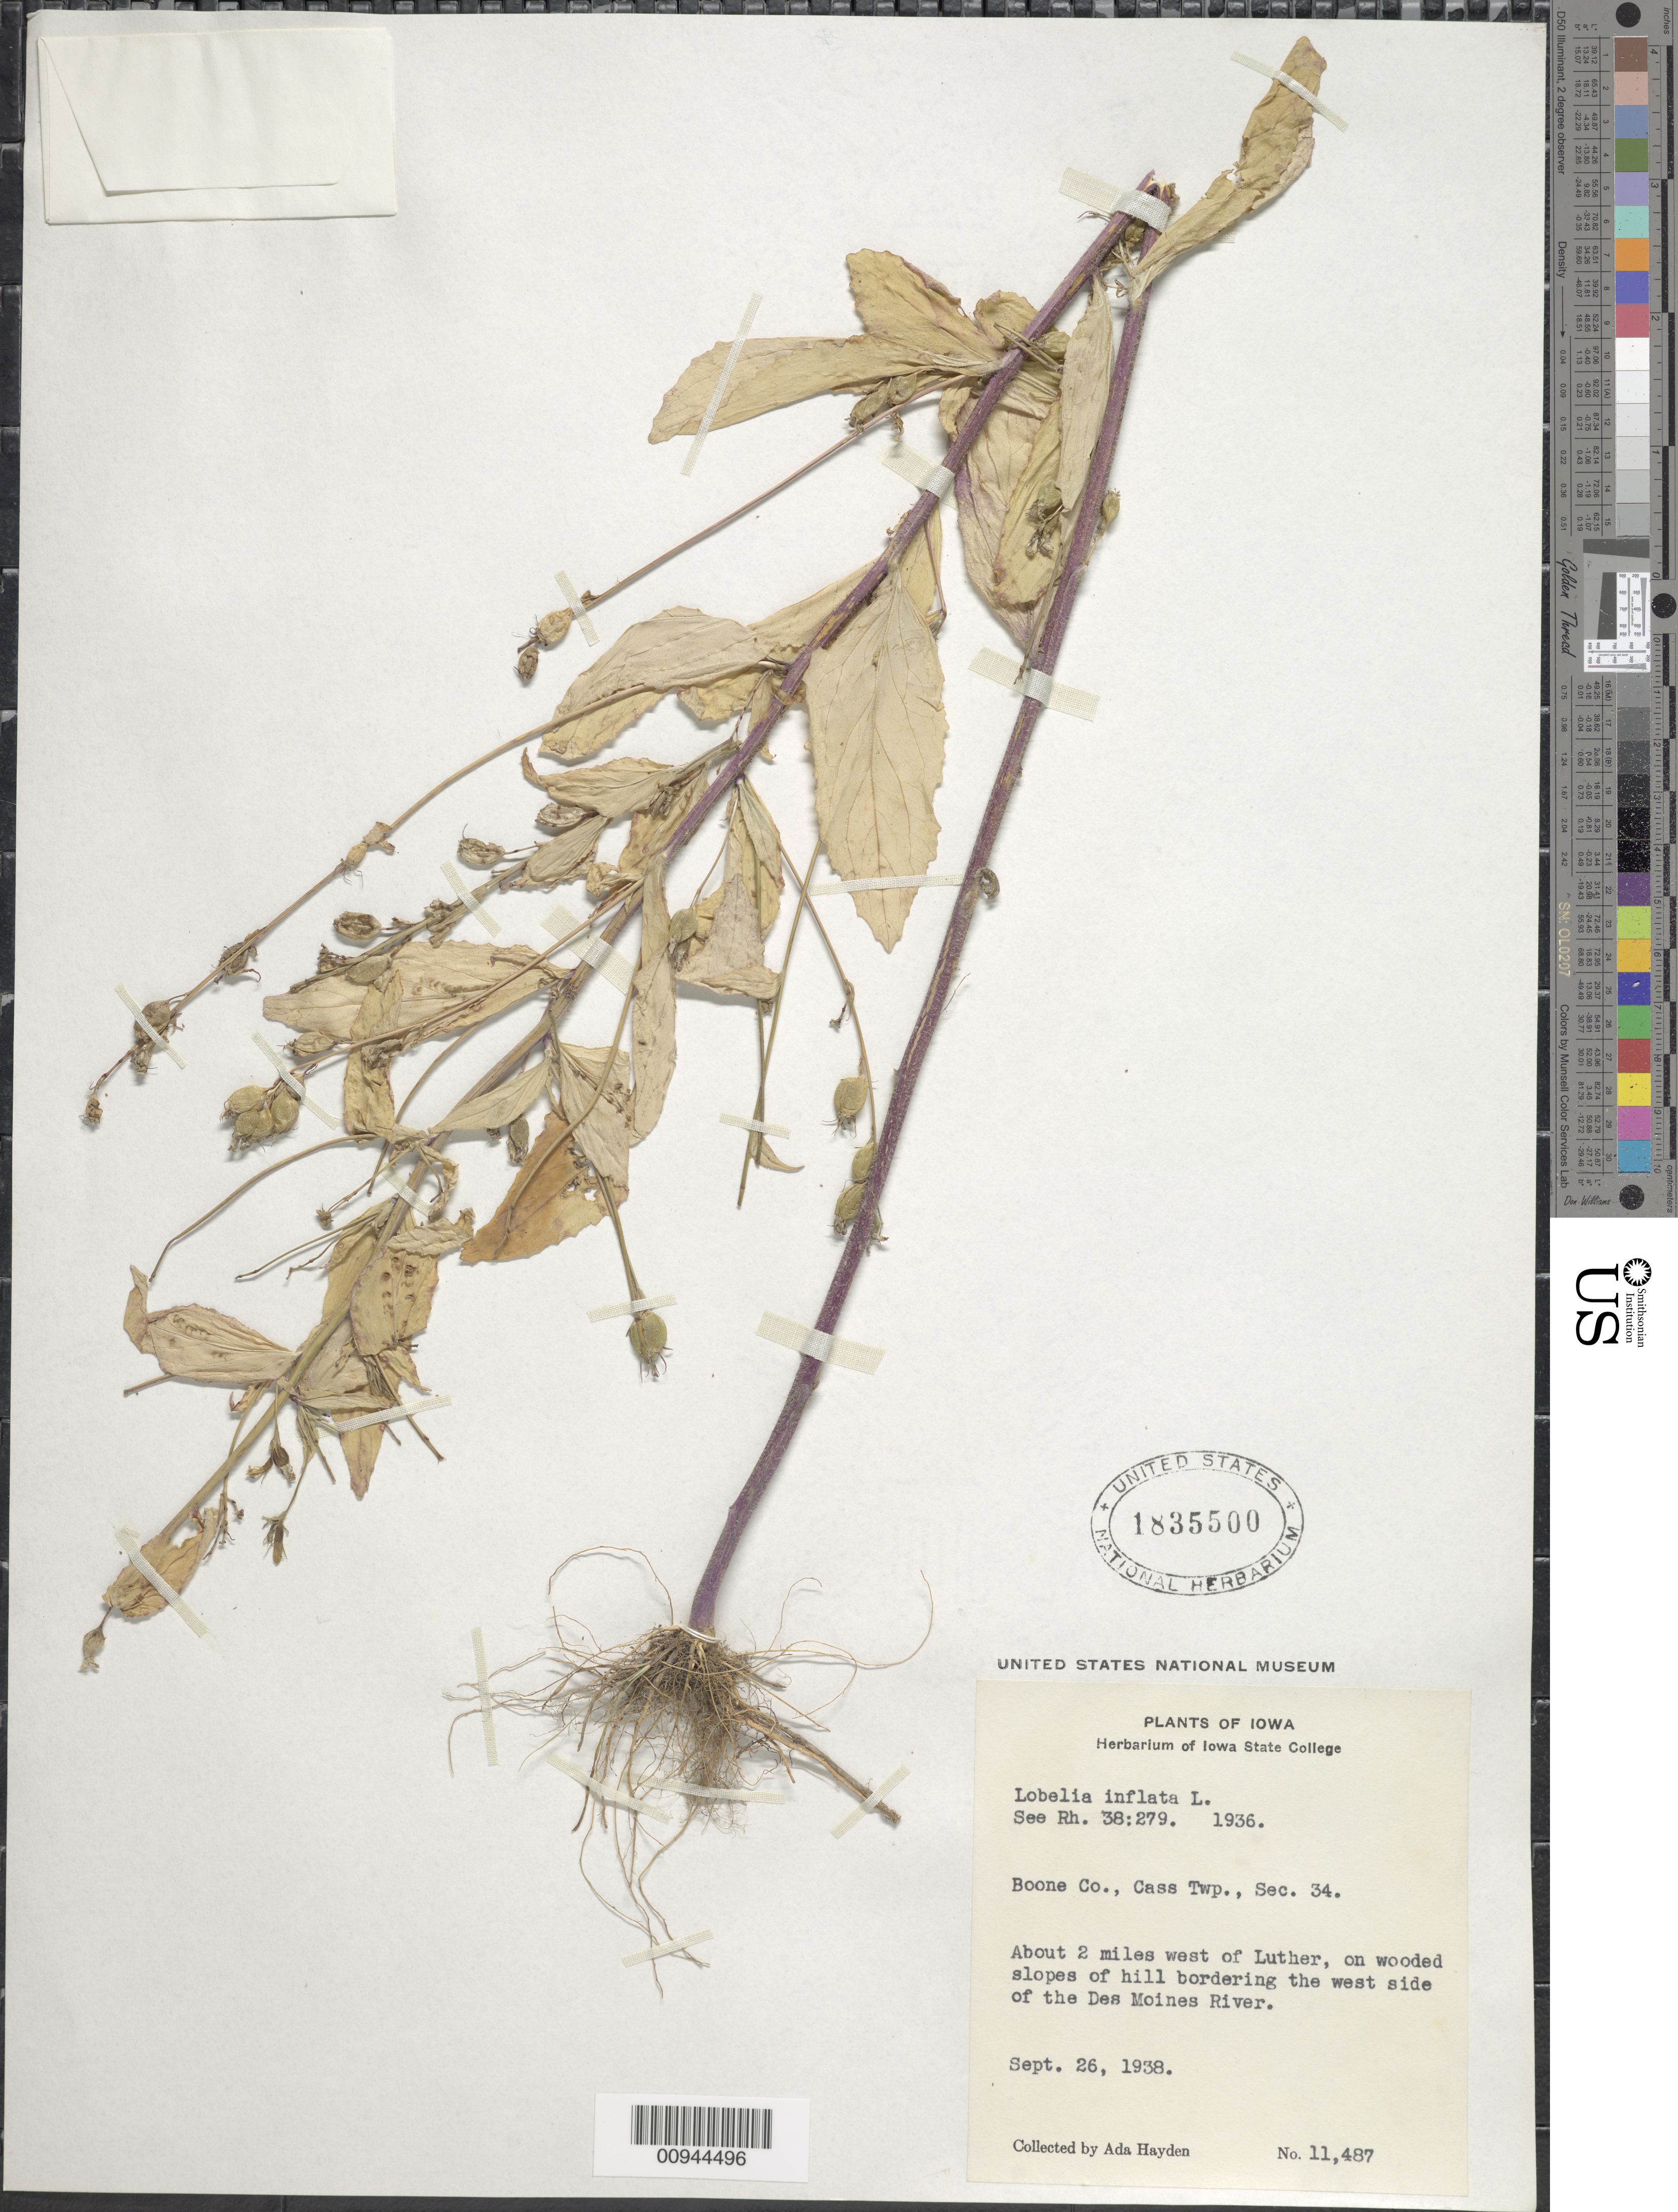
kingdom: Plantae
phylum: Tracheophyta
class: Magnoliopsida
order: Asterales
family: Campanulaceae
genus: Lobelia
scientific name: Lobelia inflata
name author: L.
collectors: A. Hayden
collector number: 11487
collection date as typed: Sept. 26, 1938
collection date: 1938-09-26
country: United States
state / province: Iowa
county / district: Boone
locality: About 2 miles west of Luther, bordering the west side of the Des Moines River. Cass. Twp., Sec. 34.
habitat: on wooded slopes of hill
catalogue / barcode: US 1835500